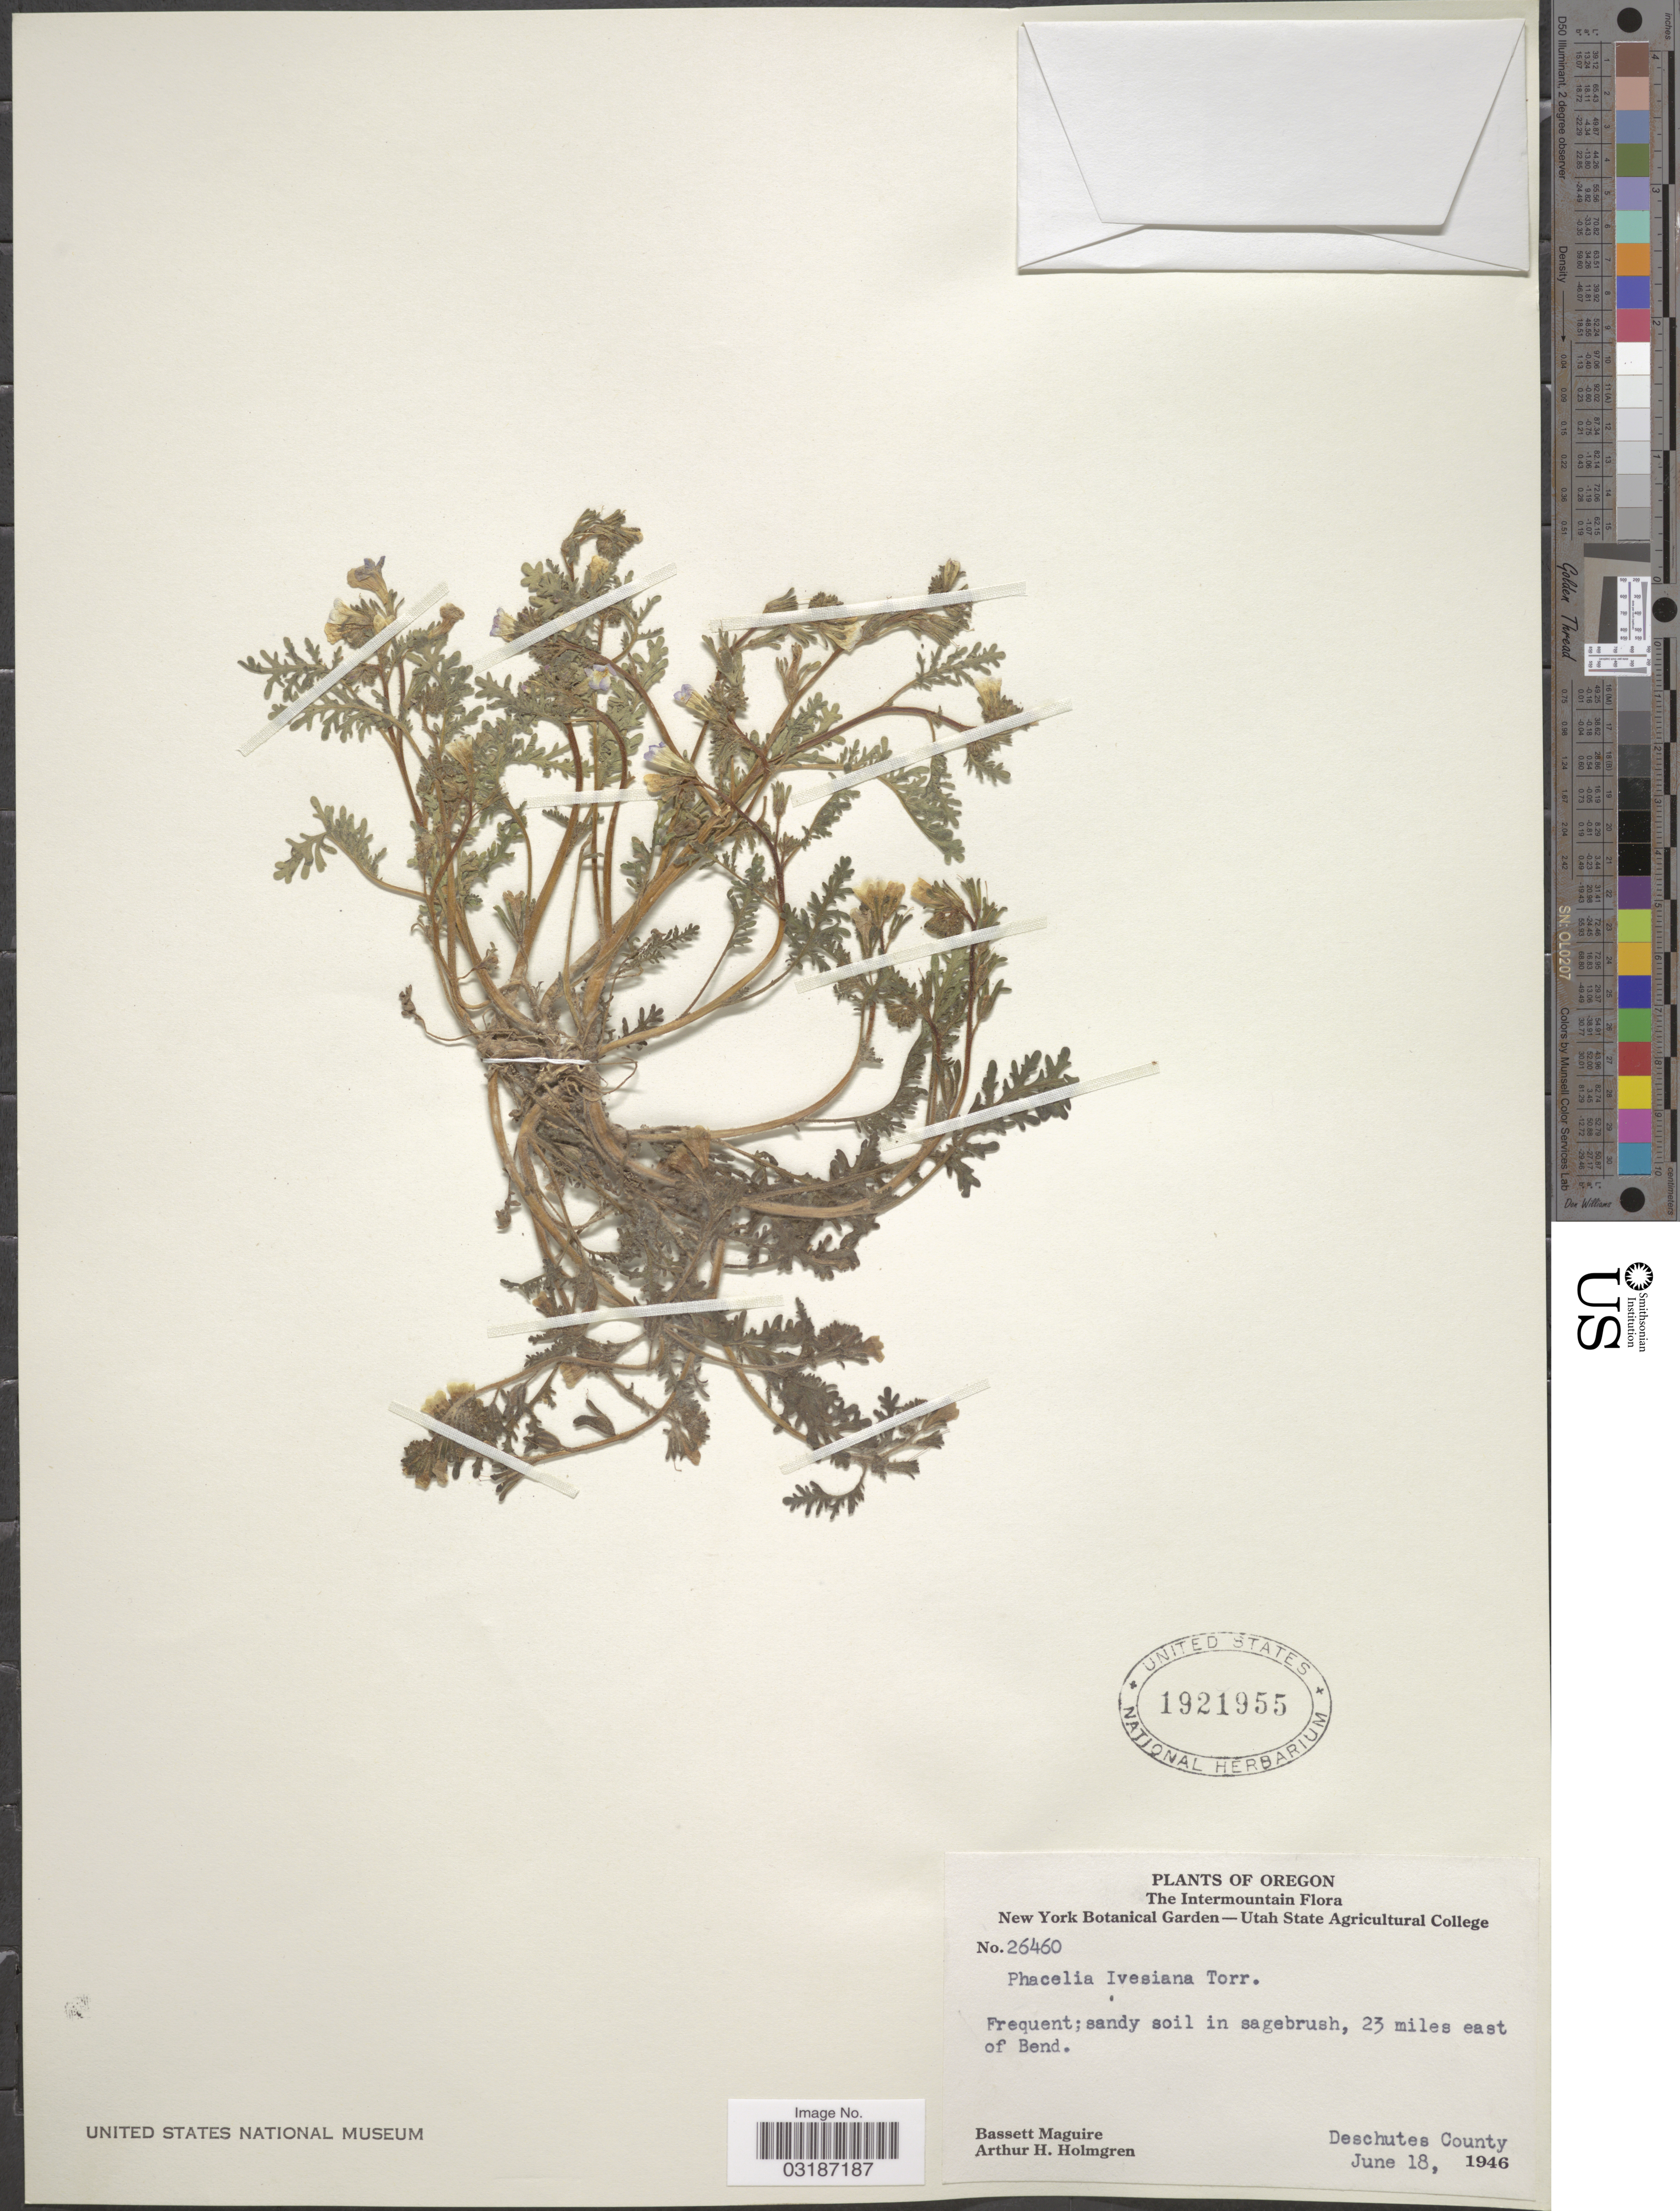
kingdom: Plantae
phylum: Tracheophyta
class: Magnoliopsida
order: Boraginales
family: Hydrophyllaceae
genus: Phacelia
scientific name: Phacelia ivesiana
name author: Torr.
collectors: B. Maguire & A. H. Holmgren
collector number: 26460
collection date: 1946-06-18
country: United States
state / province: Oregon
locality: Intermountain. 23 miles east of Bend. Deschutes County.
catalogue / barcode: US 1921955